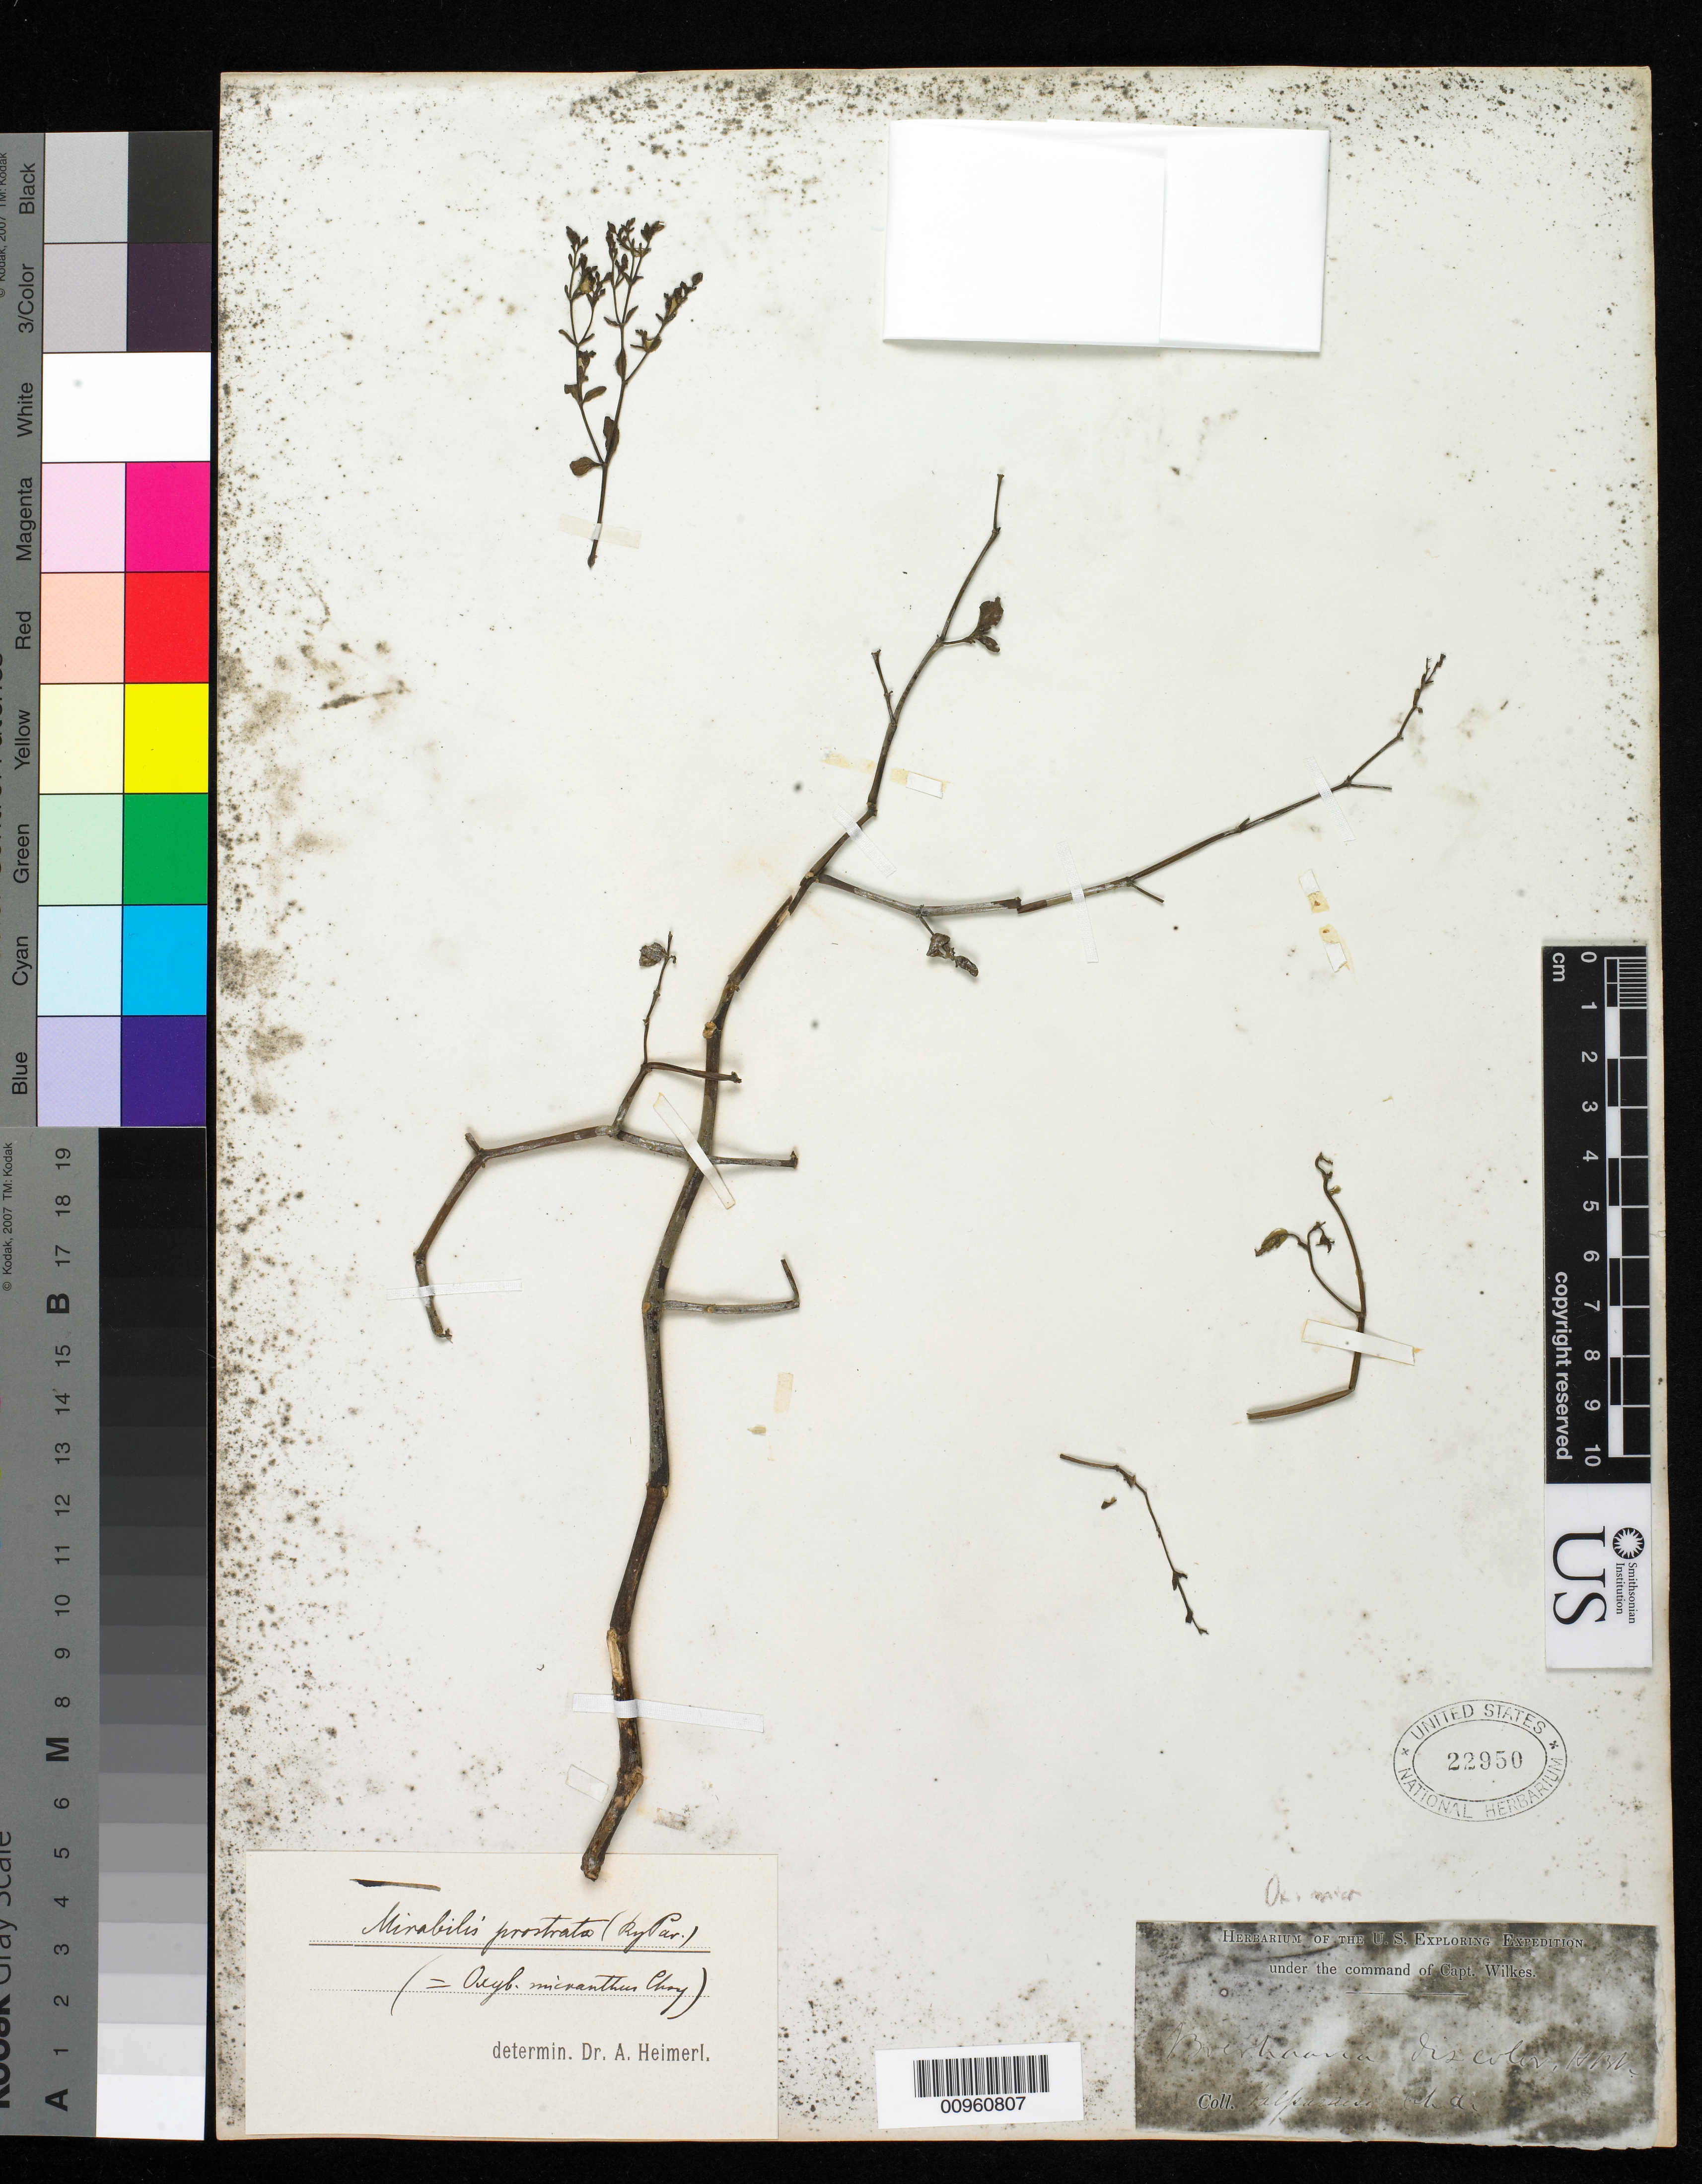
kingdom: Plantae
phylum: Tracheophyta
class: Magnoliopsida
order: Caryophyllales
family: Nyctaginaceae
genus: Mirabilis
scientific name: Mirabilis prostrata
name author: (Ruiz & Pav.) Heimerl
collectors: Wilkes Explor. Exped.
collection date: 1838/1842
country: Chile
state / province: Valparaíso (V)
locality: Valparaiso, Chili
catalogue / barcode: US 22950